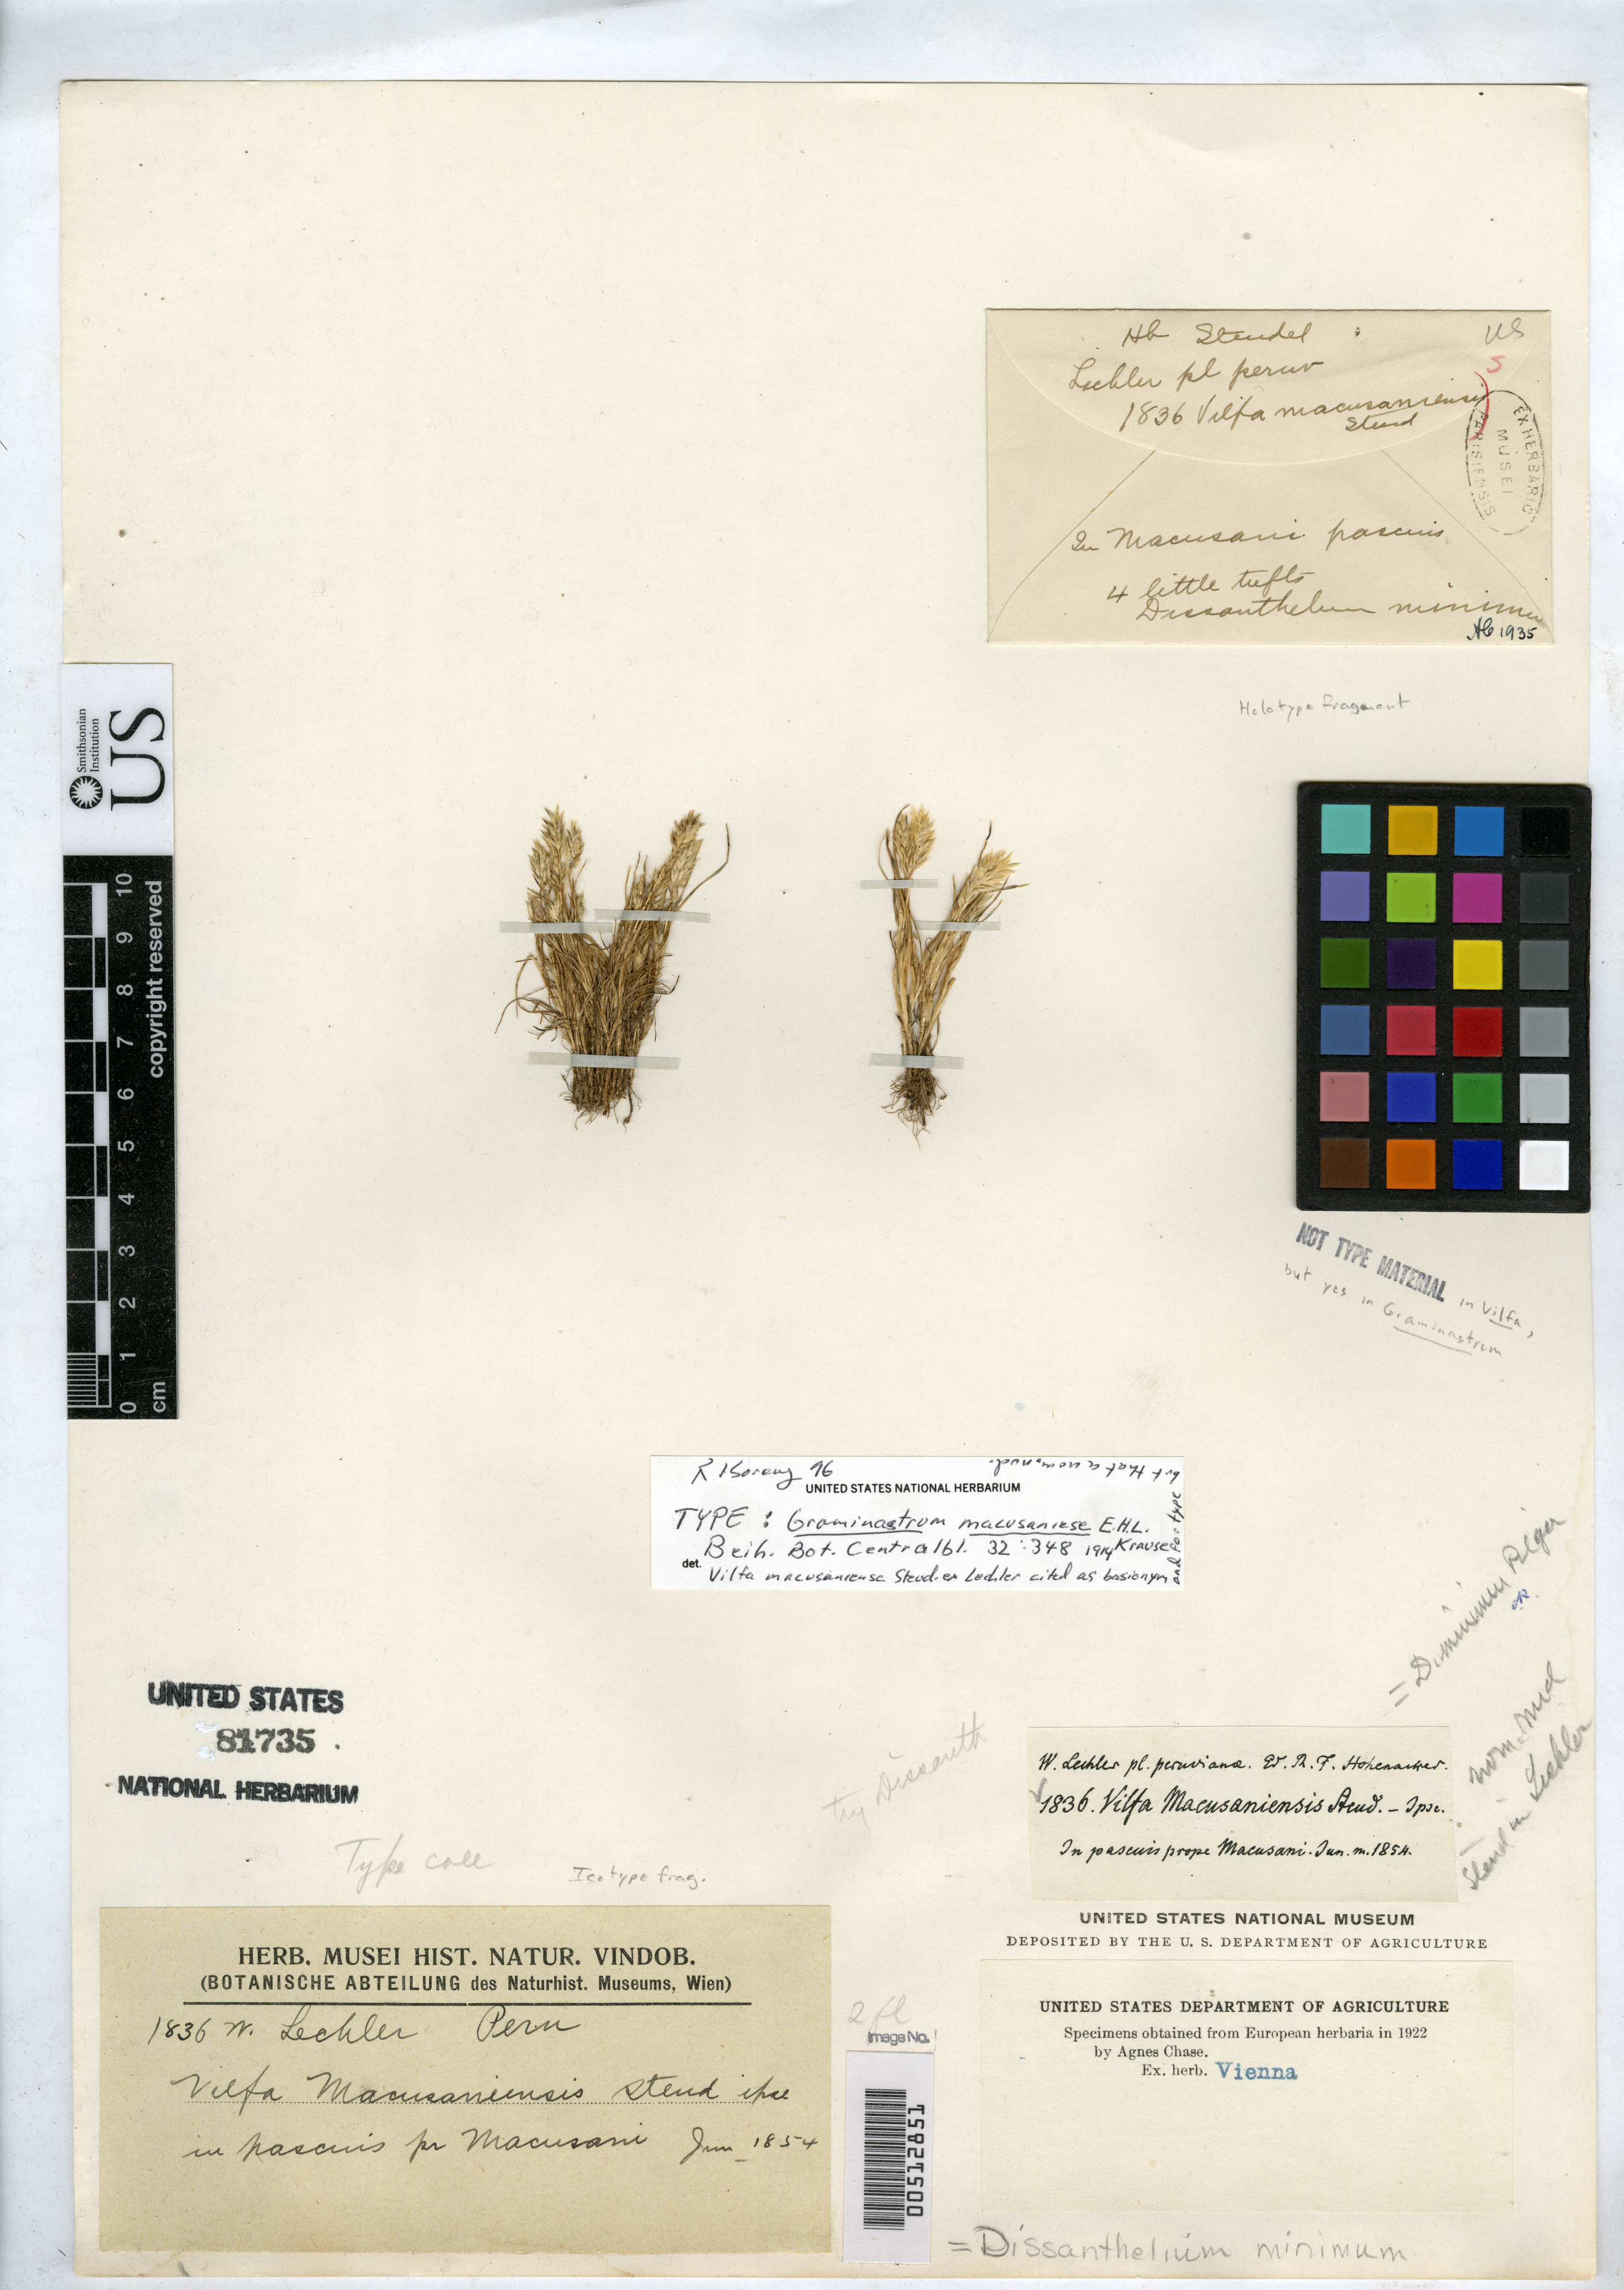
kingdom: Plantae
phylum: Tracheophyta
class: Liliopsida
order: Poales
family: Poaceae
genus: Graminastrum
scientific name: Graminastrum macusaniense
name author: E.H.L. Krause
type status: Type Collection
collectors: W. Lechler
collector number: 1836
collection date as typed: Jun 1854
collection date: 1854-06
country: Peru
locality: in pascuis prope Macusani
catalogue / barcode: US 81735